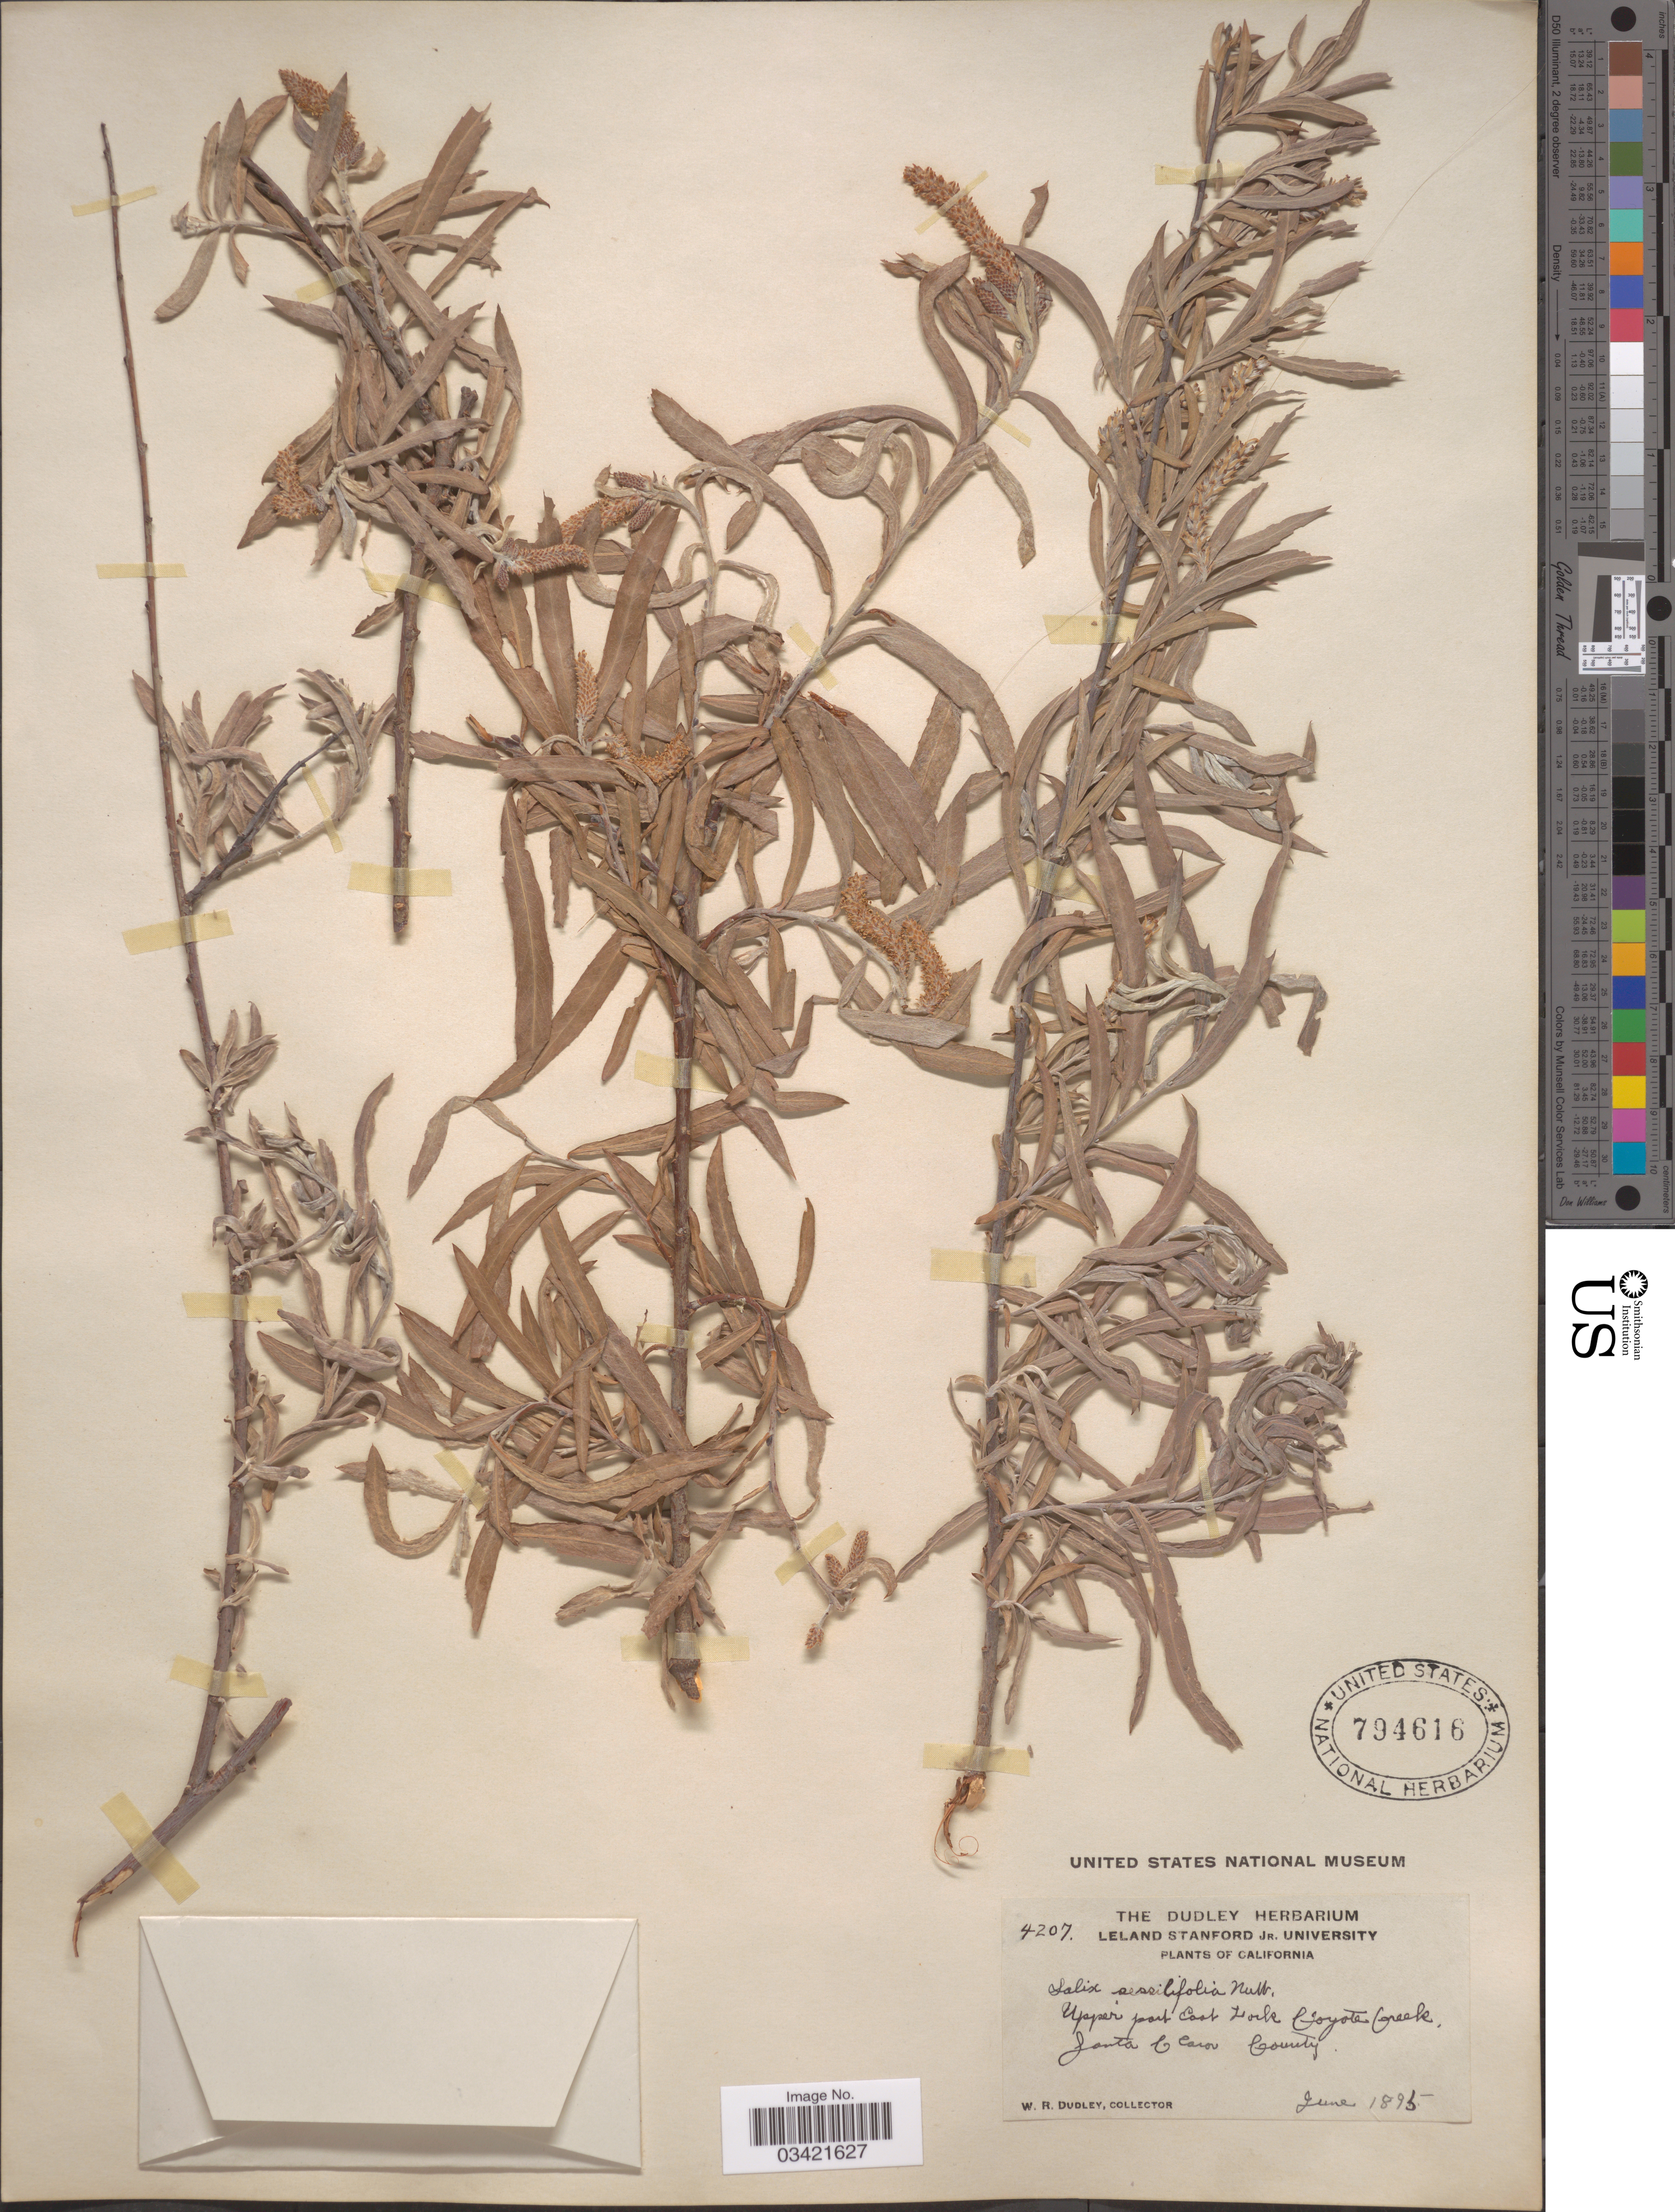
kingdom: Plantae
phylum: Tracheophyta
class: Magnoliopsida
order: Malpighiales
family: Salicaceae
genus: Salix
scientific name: Salix hindsiana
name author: Benth.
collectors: W. Dudley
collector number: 4207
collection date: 1895-06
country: United States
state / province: California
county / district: Santa Clara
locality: Upper part East Fork Coyote Creek, Santa Clara County.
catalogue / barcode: US 794616